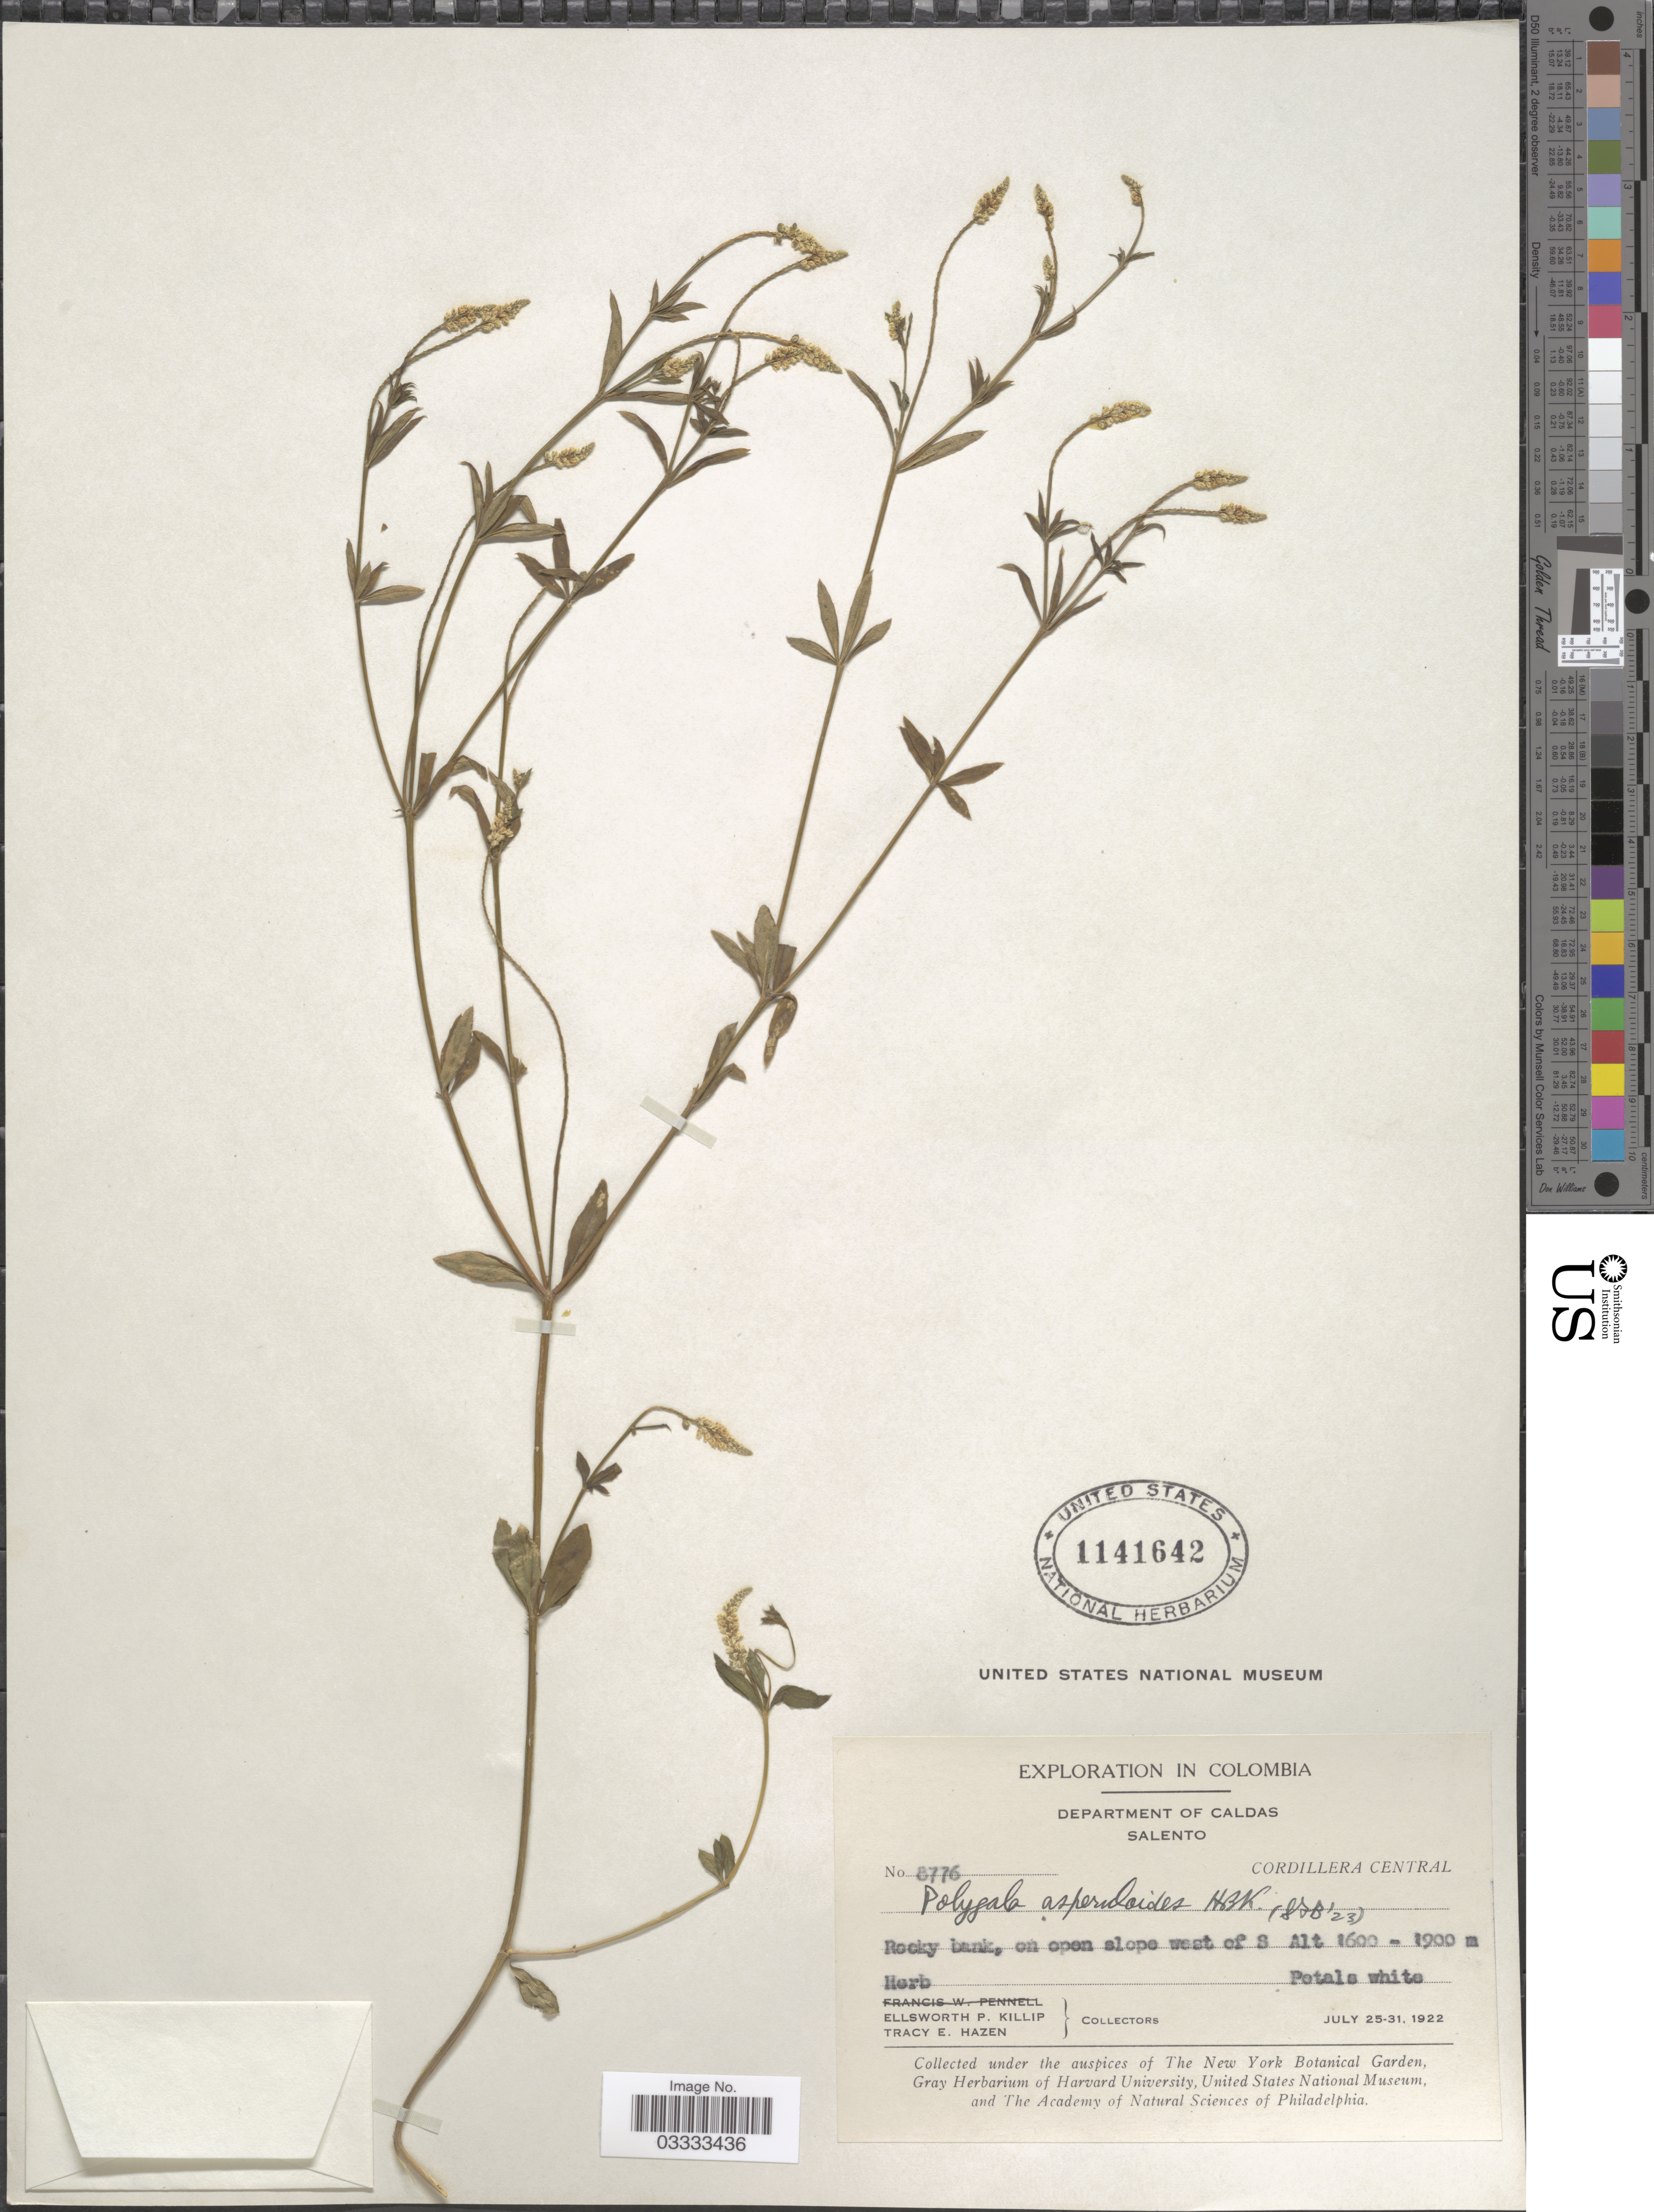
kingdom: Plantae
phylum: Tracheophyta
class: Magnoliopsida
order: Fabales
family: Polygalaceae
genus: Polygala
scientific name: Polygala asperuloides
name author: Kunth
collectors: E. P. Killip & T. E. Hazen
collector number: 8776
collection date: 1922-07-25/1922-07-31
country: Colombia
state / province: Caldas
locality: Department of Caldas. Salento. Cordillera Central. On open slope west of S.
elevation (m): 1600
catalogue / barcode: US 1141642